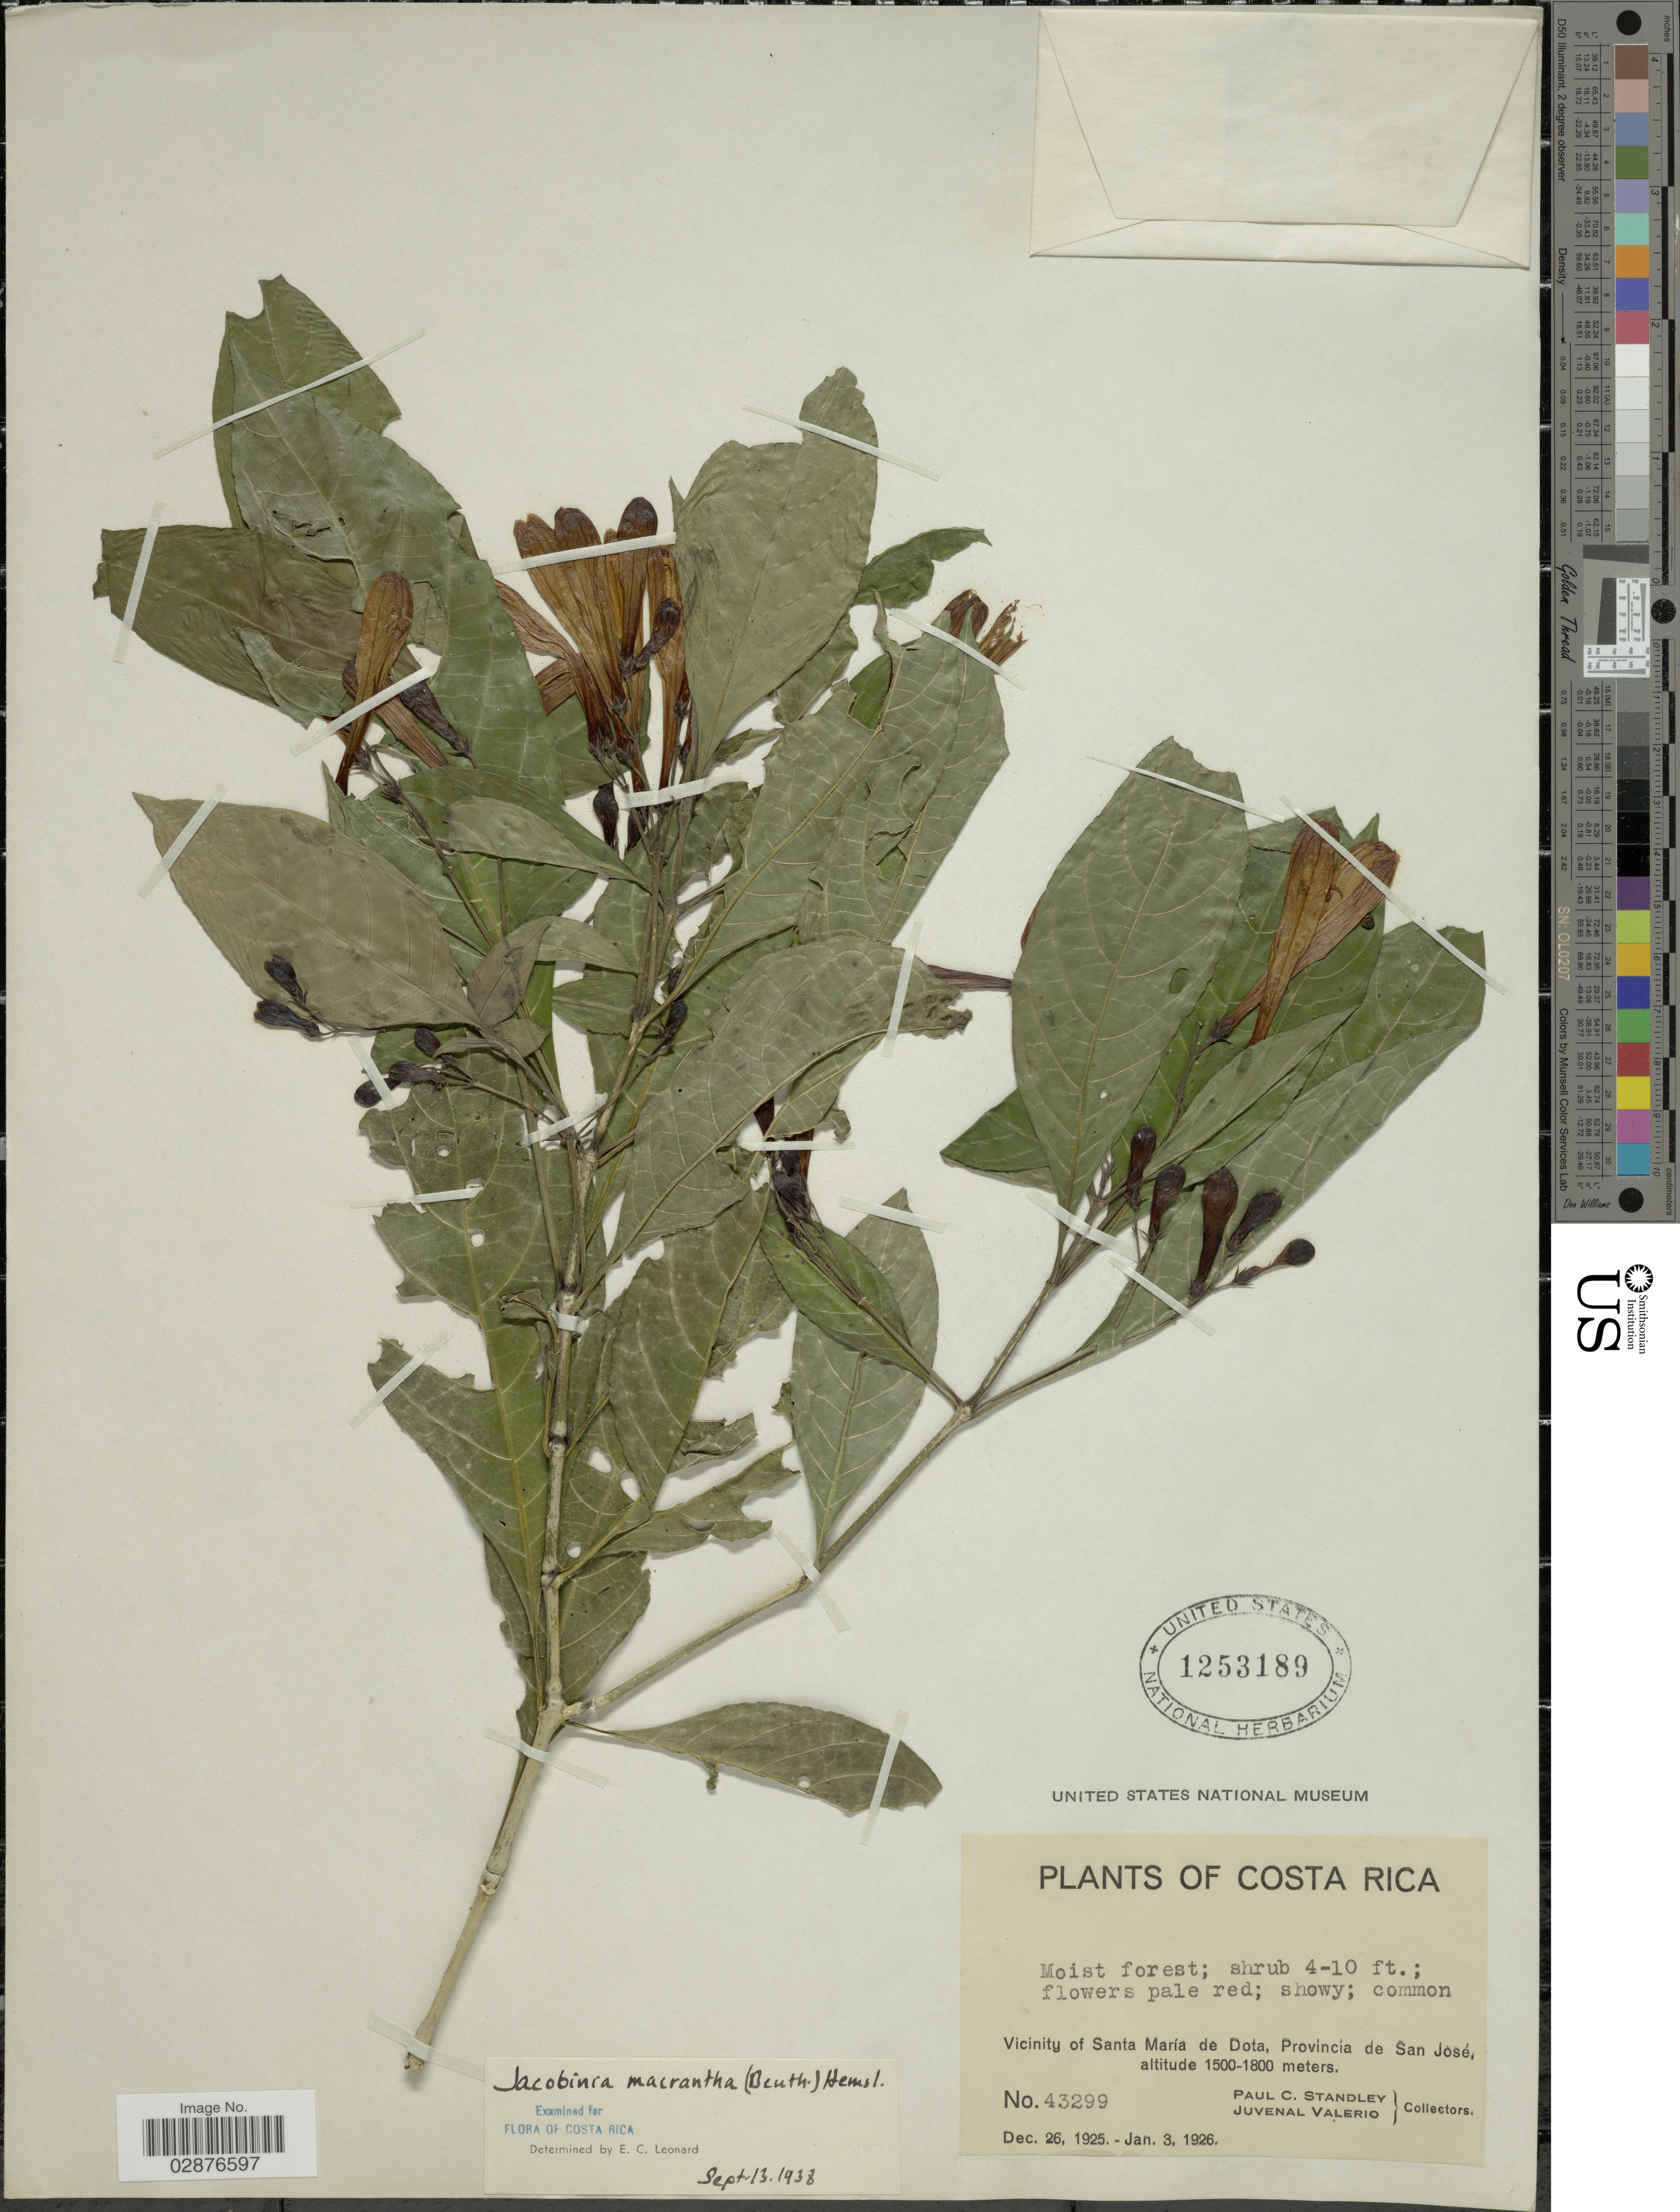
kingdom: Plantae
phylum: Tracheophyta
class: Magnoliopsida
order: Lamiales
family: Acanthaceae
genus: Justicia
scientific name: Justicia macrantha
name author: Benth.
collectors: P. C. Standley & J. Valerio R.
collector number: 43299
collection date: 1925-12-26/1926-01-03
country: Costa Rica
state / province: San José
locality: Vicinity of Santa María de Dota.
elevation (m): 1500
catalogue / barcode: US 1253189